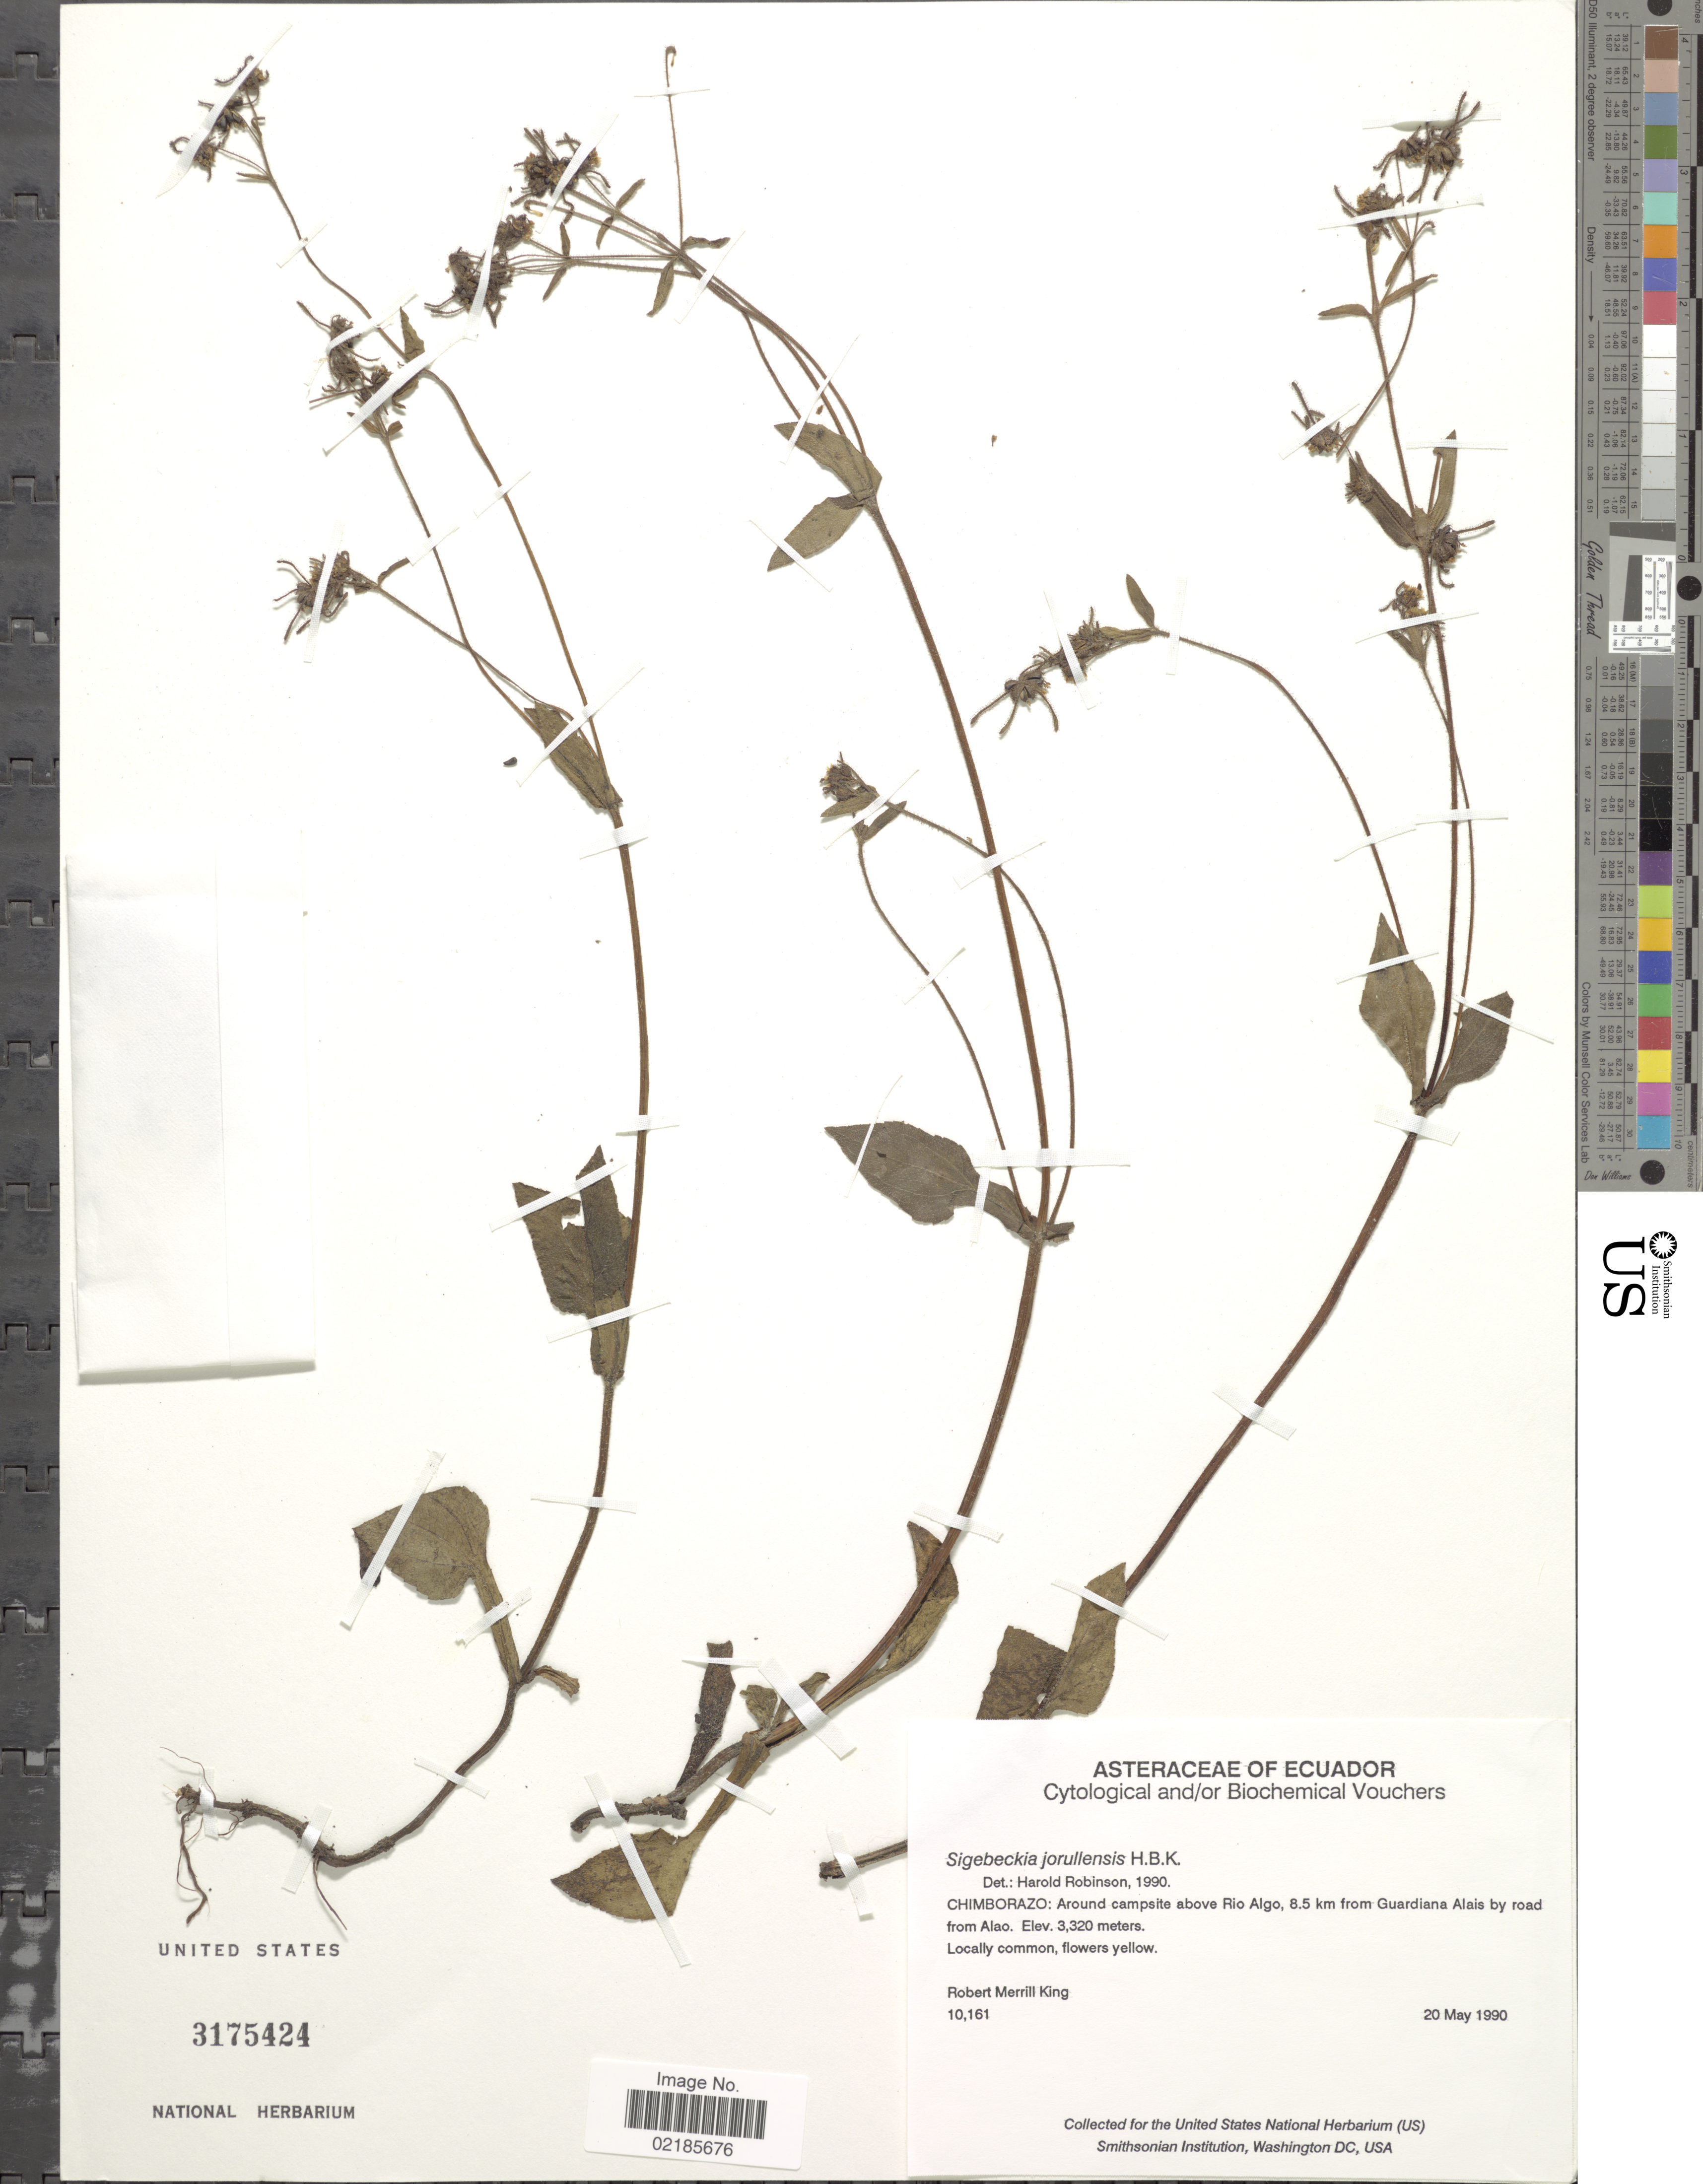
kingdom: Plantae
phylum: Tracheophyta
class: Magnoliopsida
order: Asterales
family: Asteraceae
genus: Sigesbeckia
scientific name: Sigesbeckia jorullensis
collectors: R. M. King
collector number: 10161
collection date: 1990-05-20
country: Ecuador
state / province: Chimborazo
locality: Around campsire above Rio Algo, 8.5 km from Guardiana Alais by road from Alao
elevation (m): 3320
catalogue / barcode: US 3175424